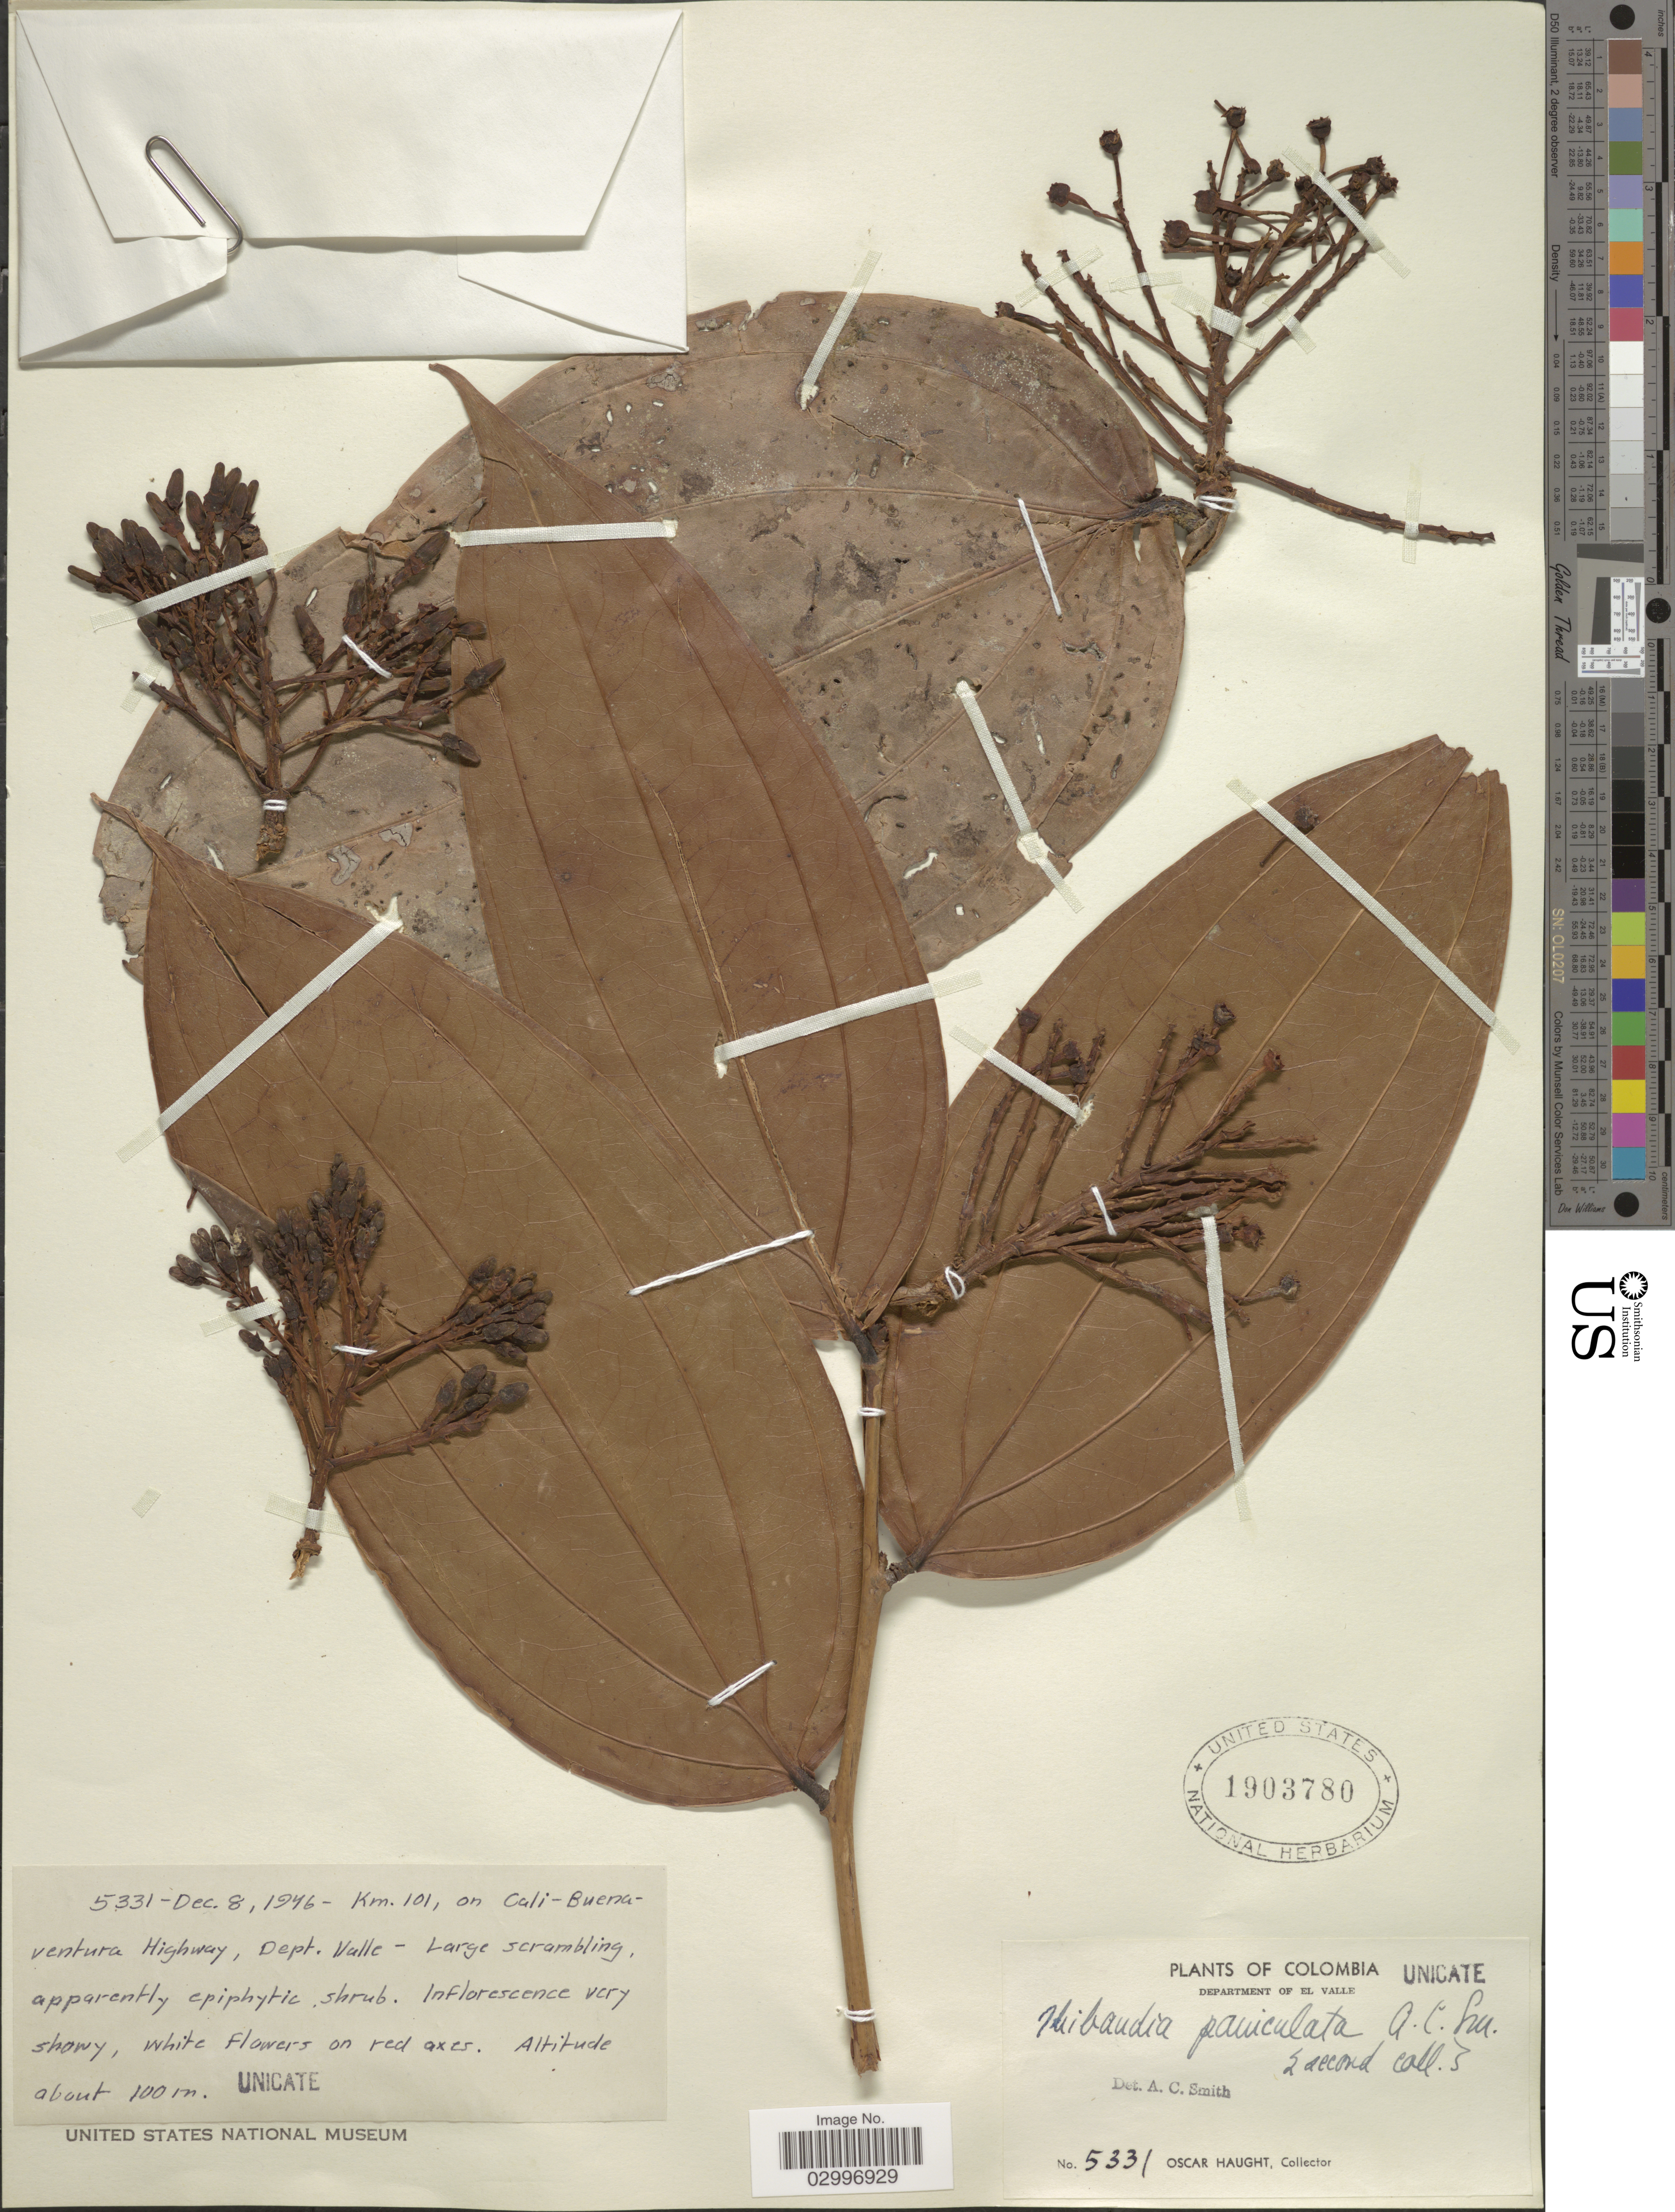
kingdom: Plantae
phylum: Tracheophyta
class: Magnoliopsida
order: Ericales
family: Ericaceae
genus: Thibaudia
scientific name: Thibaudia paniculata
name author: A.C. Sm.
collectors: O. Haught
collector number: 5331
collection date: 1946-12-08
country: Colombia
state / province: Valle del Cauca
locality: Department of el Valle. Km. 101, on Cali-Buenaventura Highway.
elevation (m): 100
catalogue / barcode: US 1903780